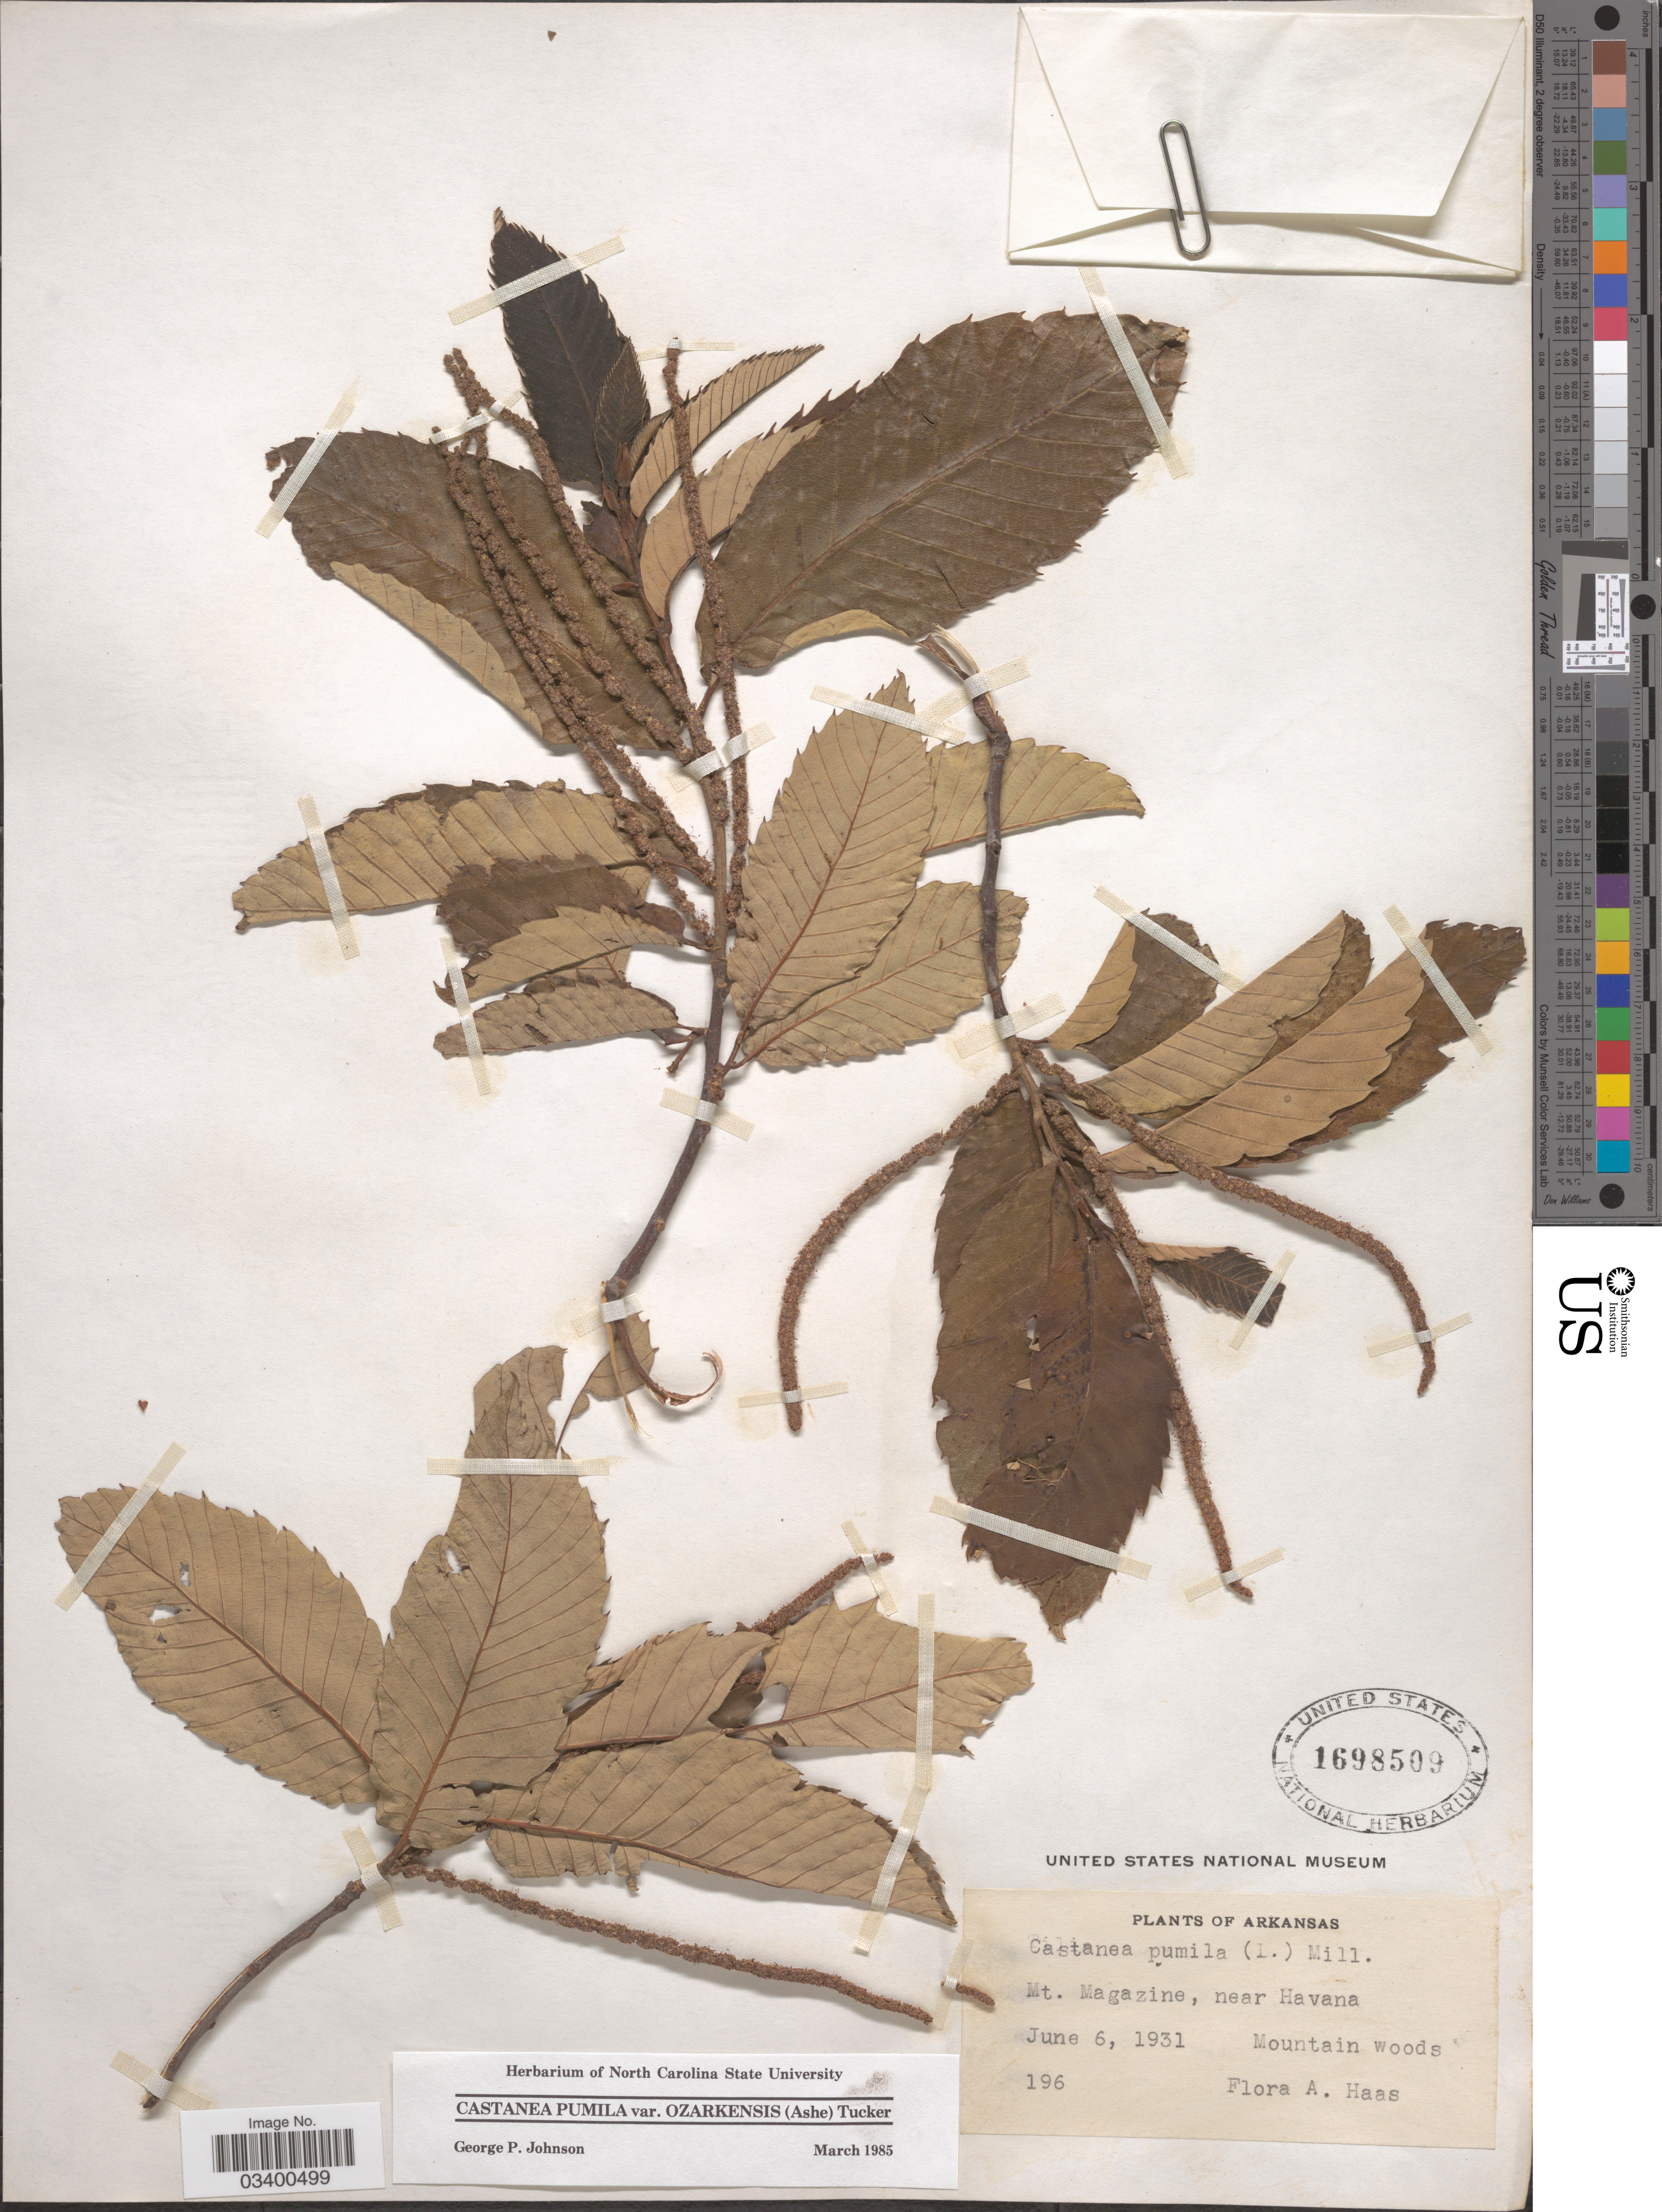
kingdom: Plantae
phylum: Tracheophyta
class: Magnoliopsida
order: Fagales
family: Fagaceae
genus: Castanea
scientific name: Castanea pumila var. ozarkensis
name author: (Ashe) Tucker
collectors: A. Haas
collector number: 196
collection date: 1931-06-06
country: United States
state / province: Arkansas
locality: Mt. Magazine, near Havana. Mountain Woods.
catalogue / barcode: US 1698509